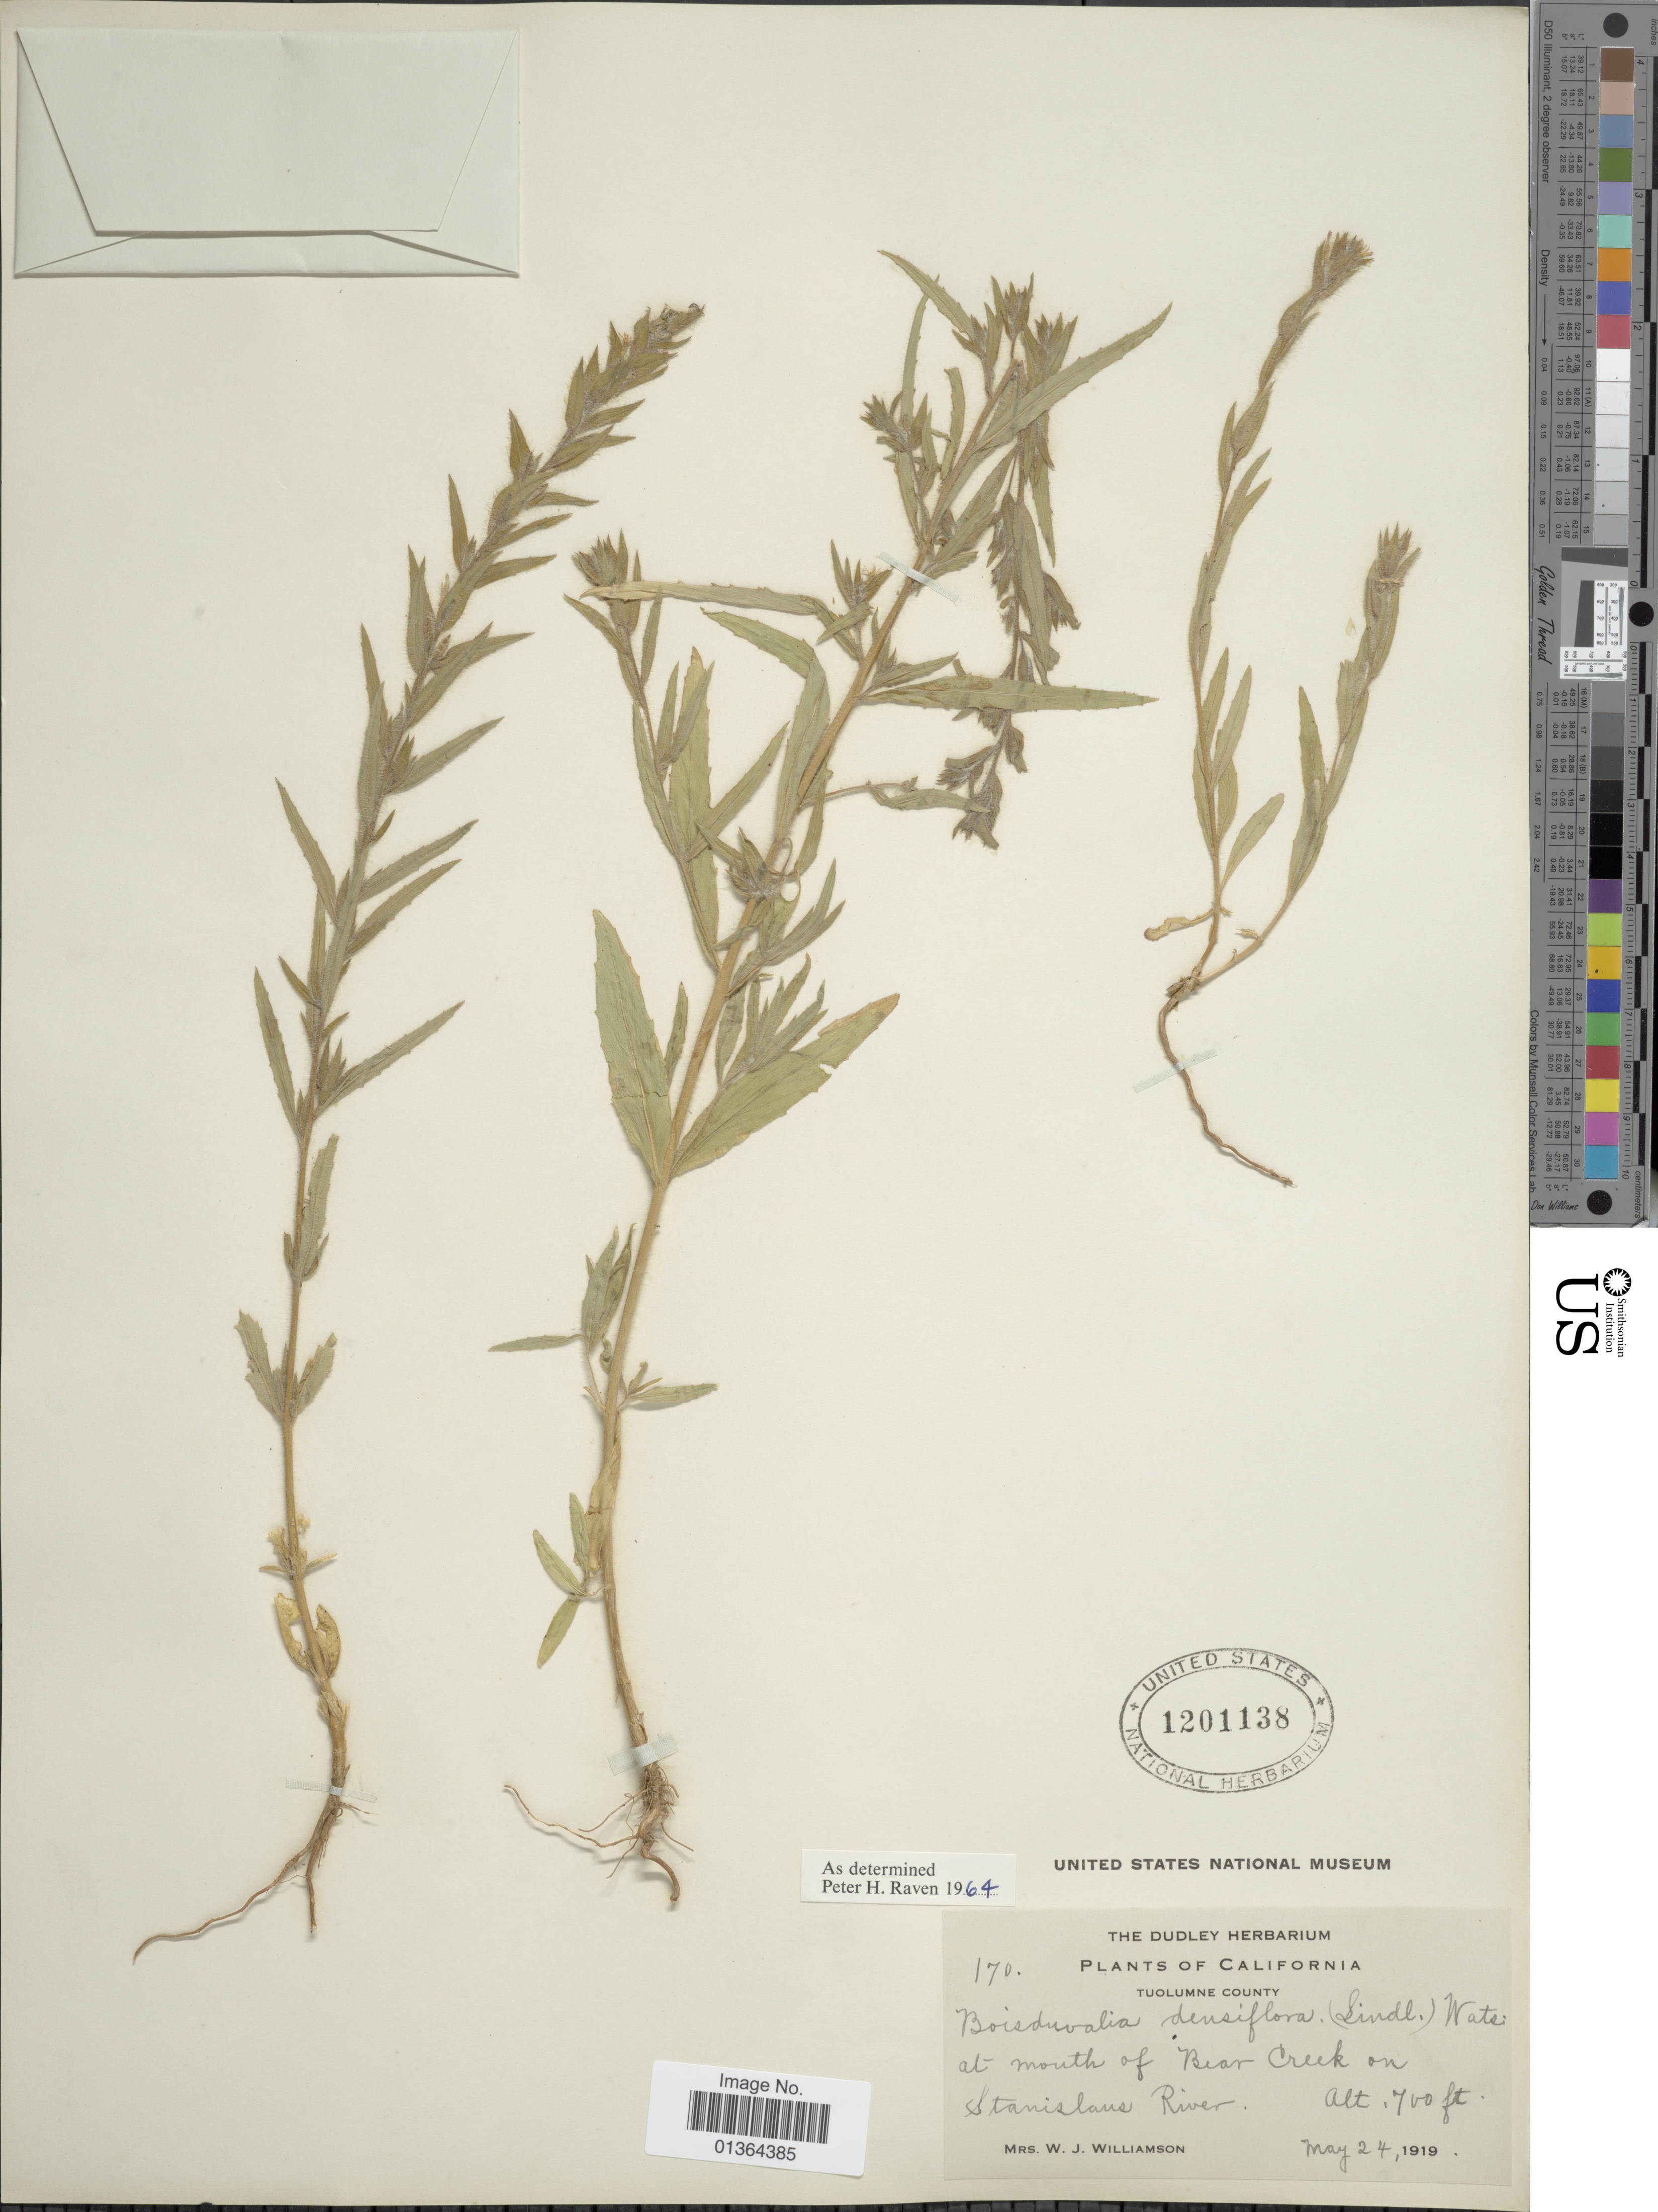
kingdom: Plantae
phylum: Tracheophyta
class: Magnoliopsida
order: Myrtales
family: Onagraceae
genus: Epilobium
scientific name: Epilobium densiflorum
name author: (Lindl.) Hoch & P.H. Raven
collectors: W. Williamson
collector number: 170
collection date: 1919-05-24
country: United States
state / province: California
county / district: Tuolumne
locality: Tuolumne County, at mouth of Bear Creek on Stanislaus River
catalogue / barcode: US 1201138